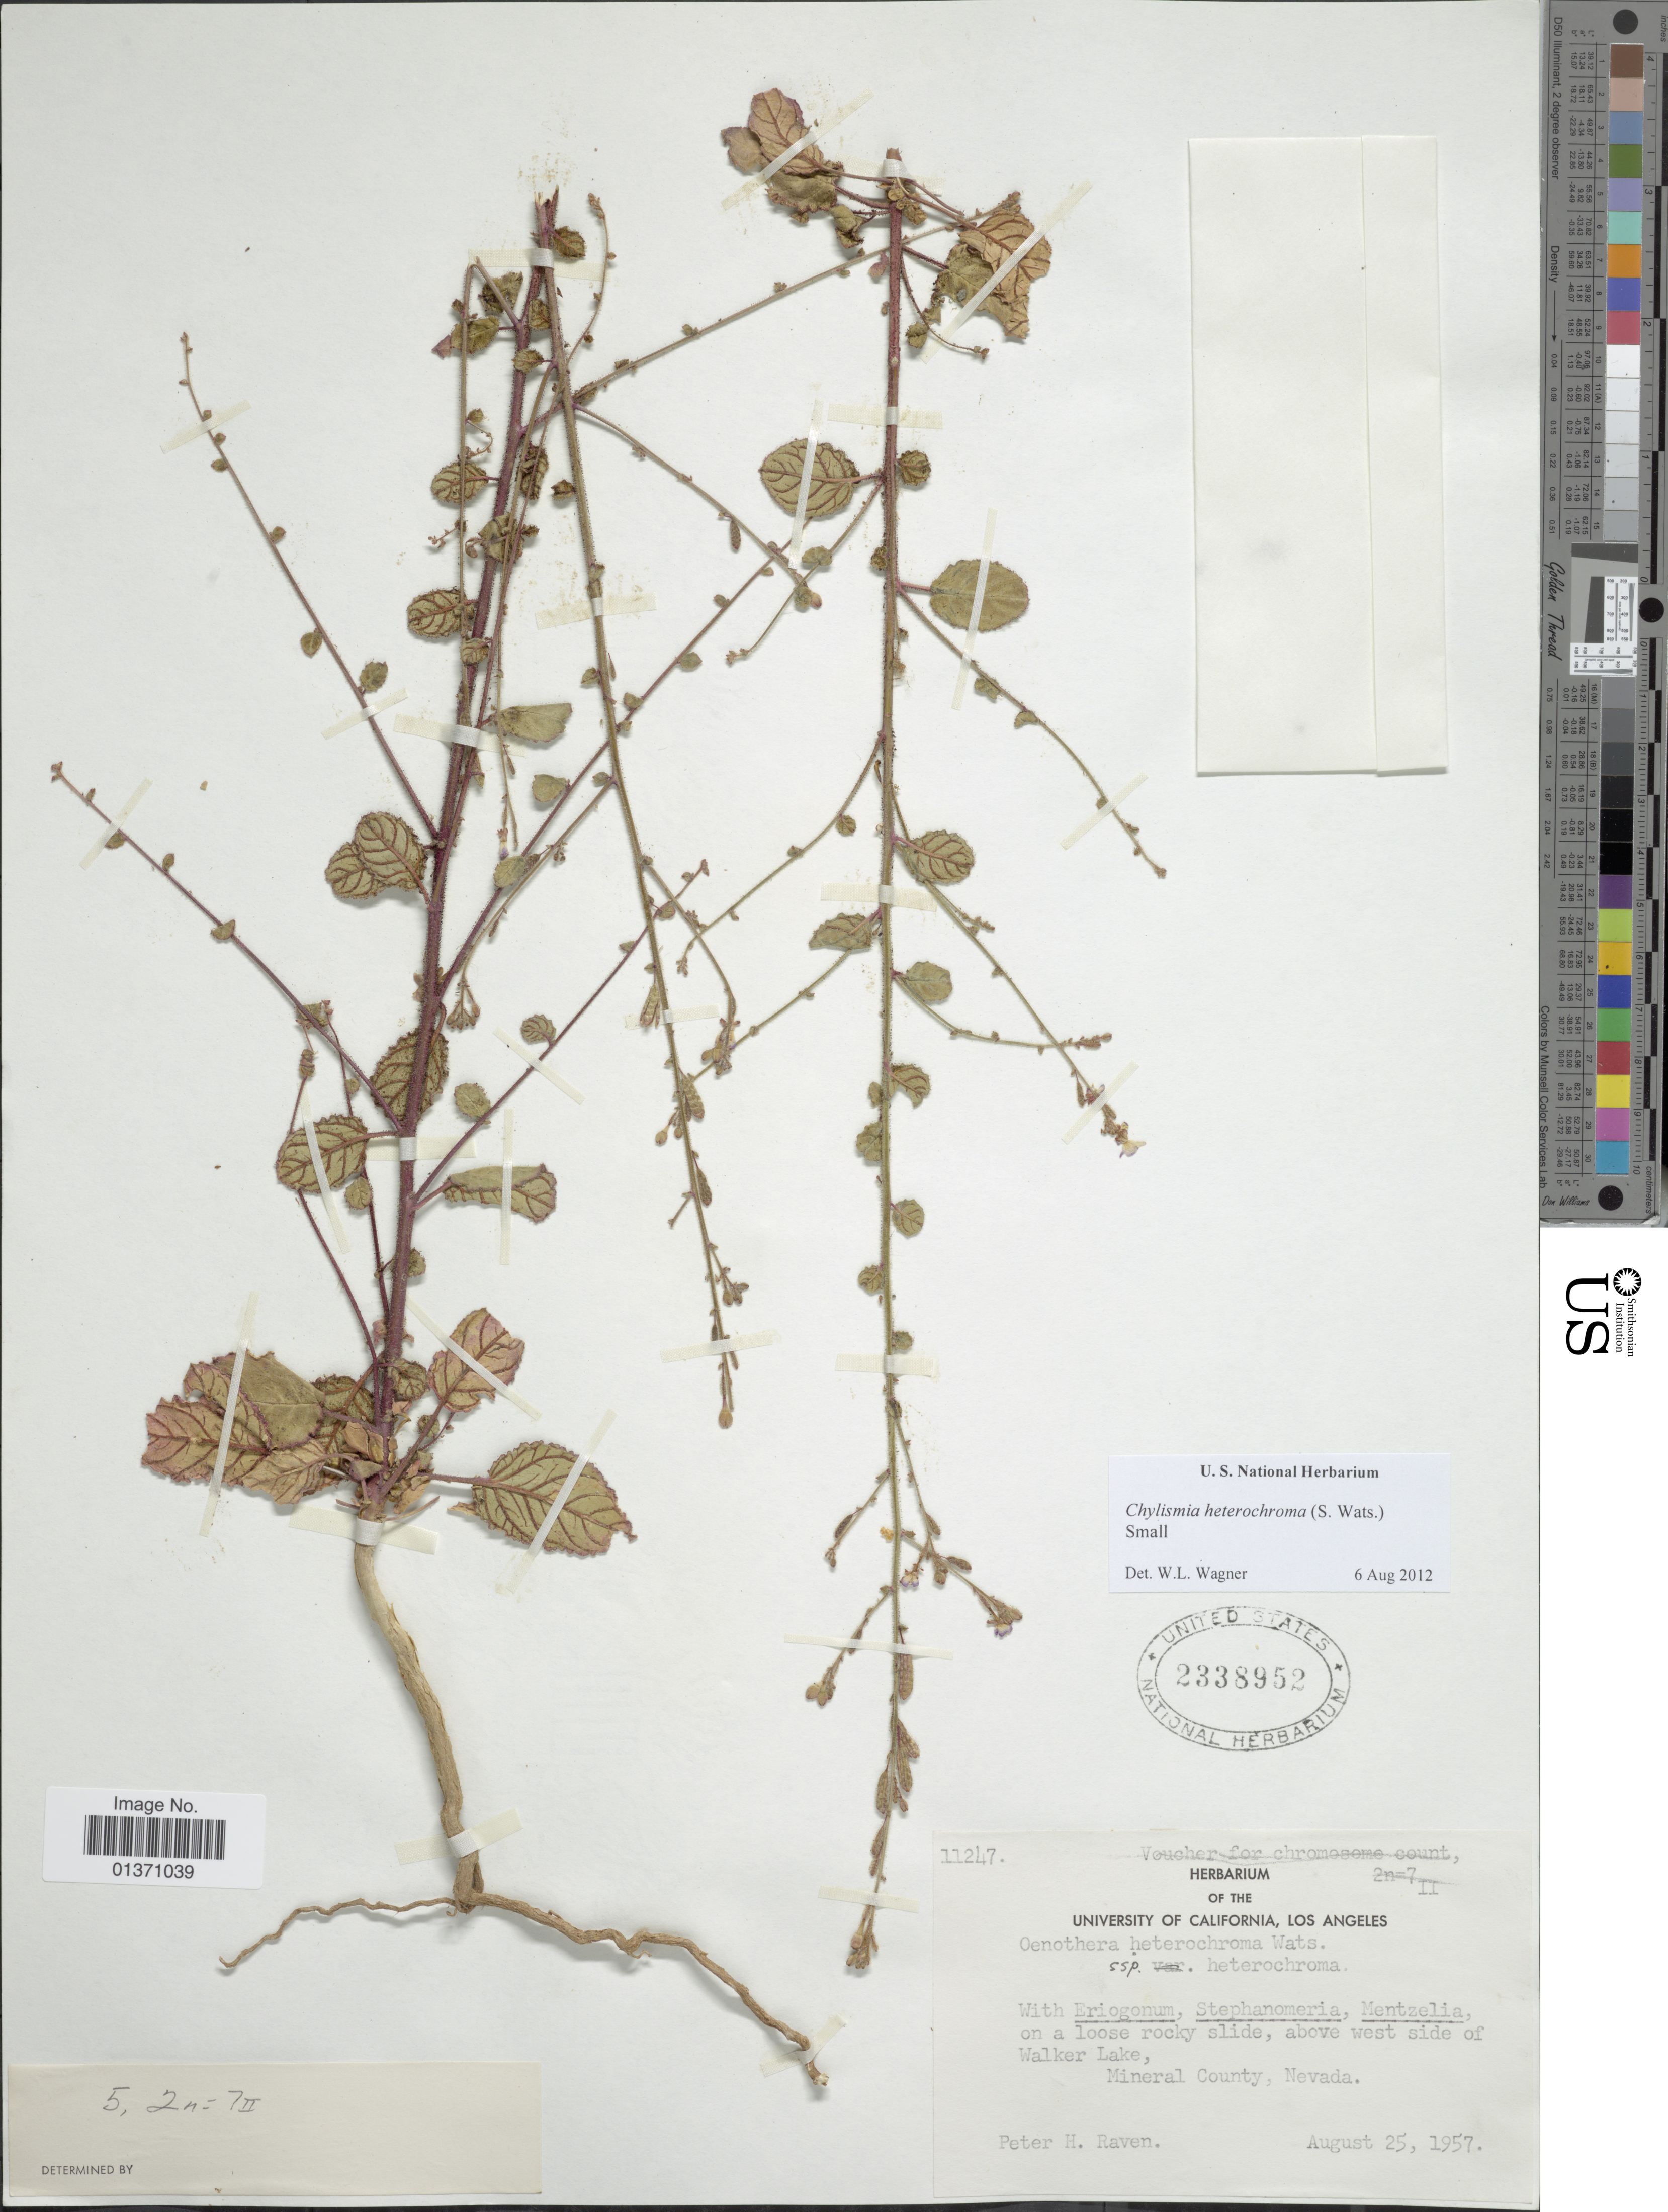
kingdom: Plantae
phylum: Tracheophyta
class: Magnoliopsida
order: Myrtales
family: Onagraceae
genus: Chylismia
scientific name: Chylismia heterochroma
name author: (S. Watson) Small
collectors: P. H. Raven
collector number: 11247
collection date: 1957-08-25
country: United States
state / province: Nevada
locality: On a loose rocky slide, above west side of Walker Lake, Mineral County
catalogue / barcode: US 2338952